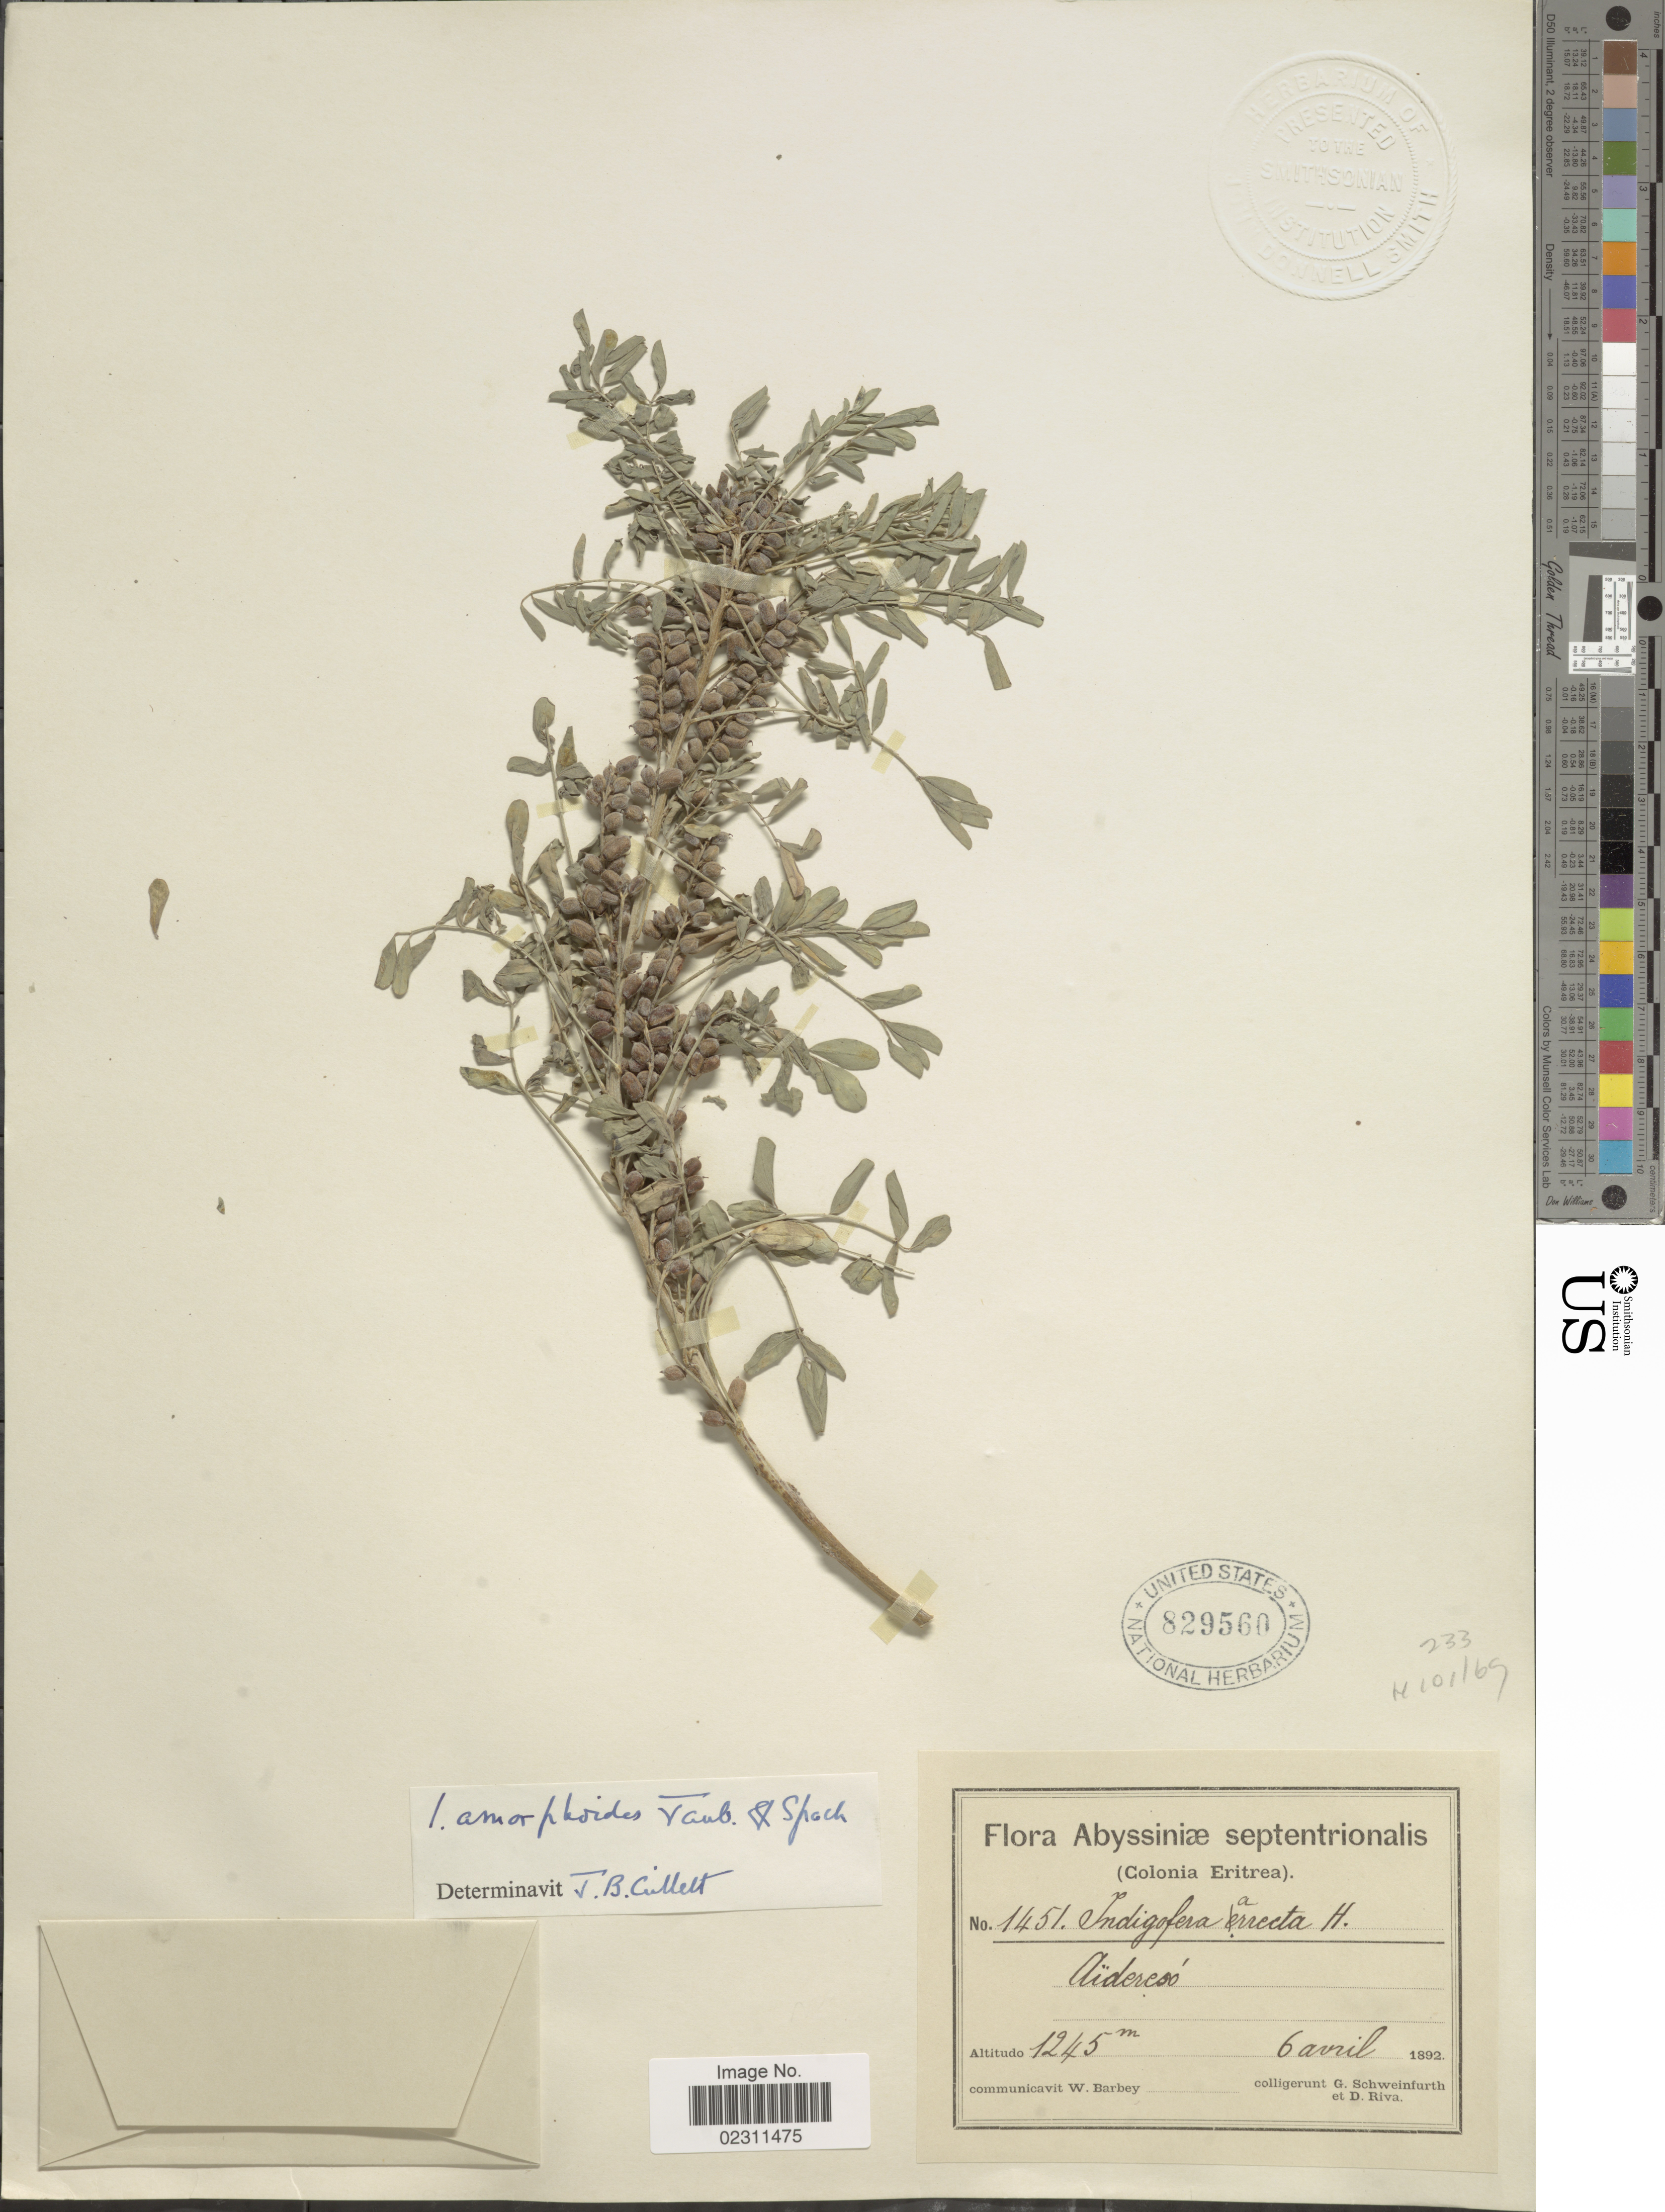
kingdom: Plantae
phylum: Tracheophyta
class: Magnoliopsida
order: Fabales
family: Fabaceae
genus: Indigofera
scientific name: Indigofera amorphoides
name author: Jaub. & Spach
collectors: G. A. Schweinfurth (herbarium)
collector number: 1451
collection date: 1892-04-06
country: Eritrea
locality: Abyssiniæ septentrionalis. Aïderesó [interpreted]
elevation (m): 1245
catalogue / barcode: US 829560